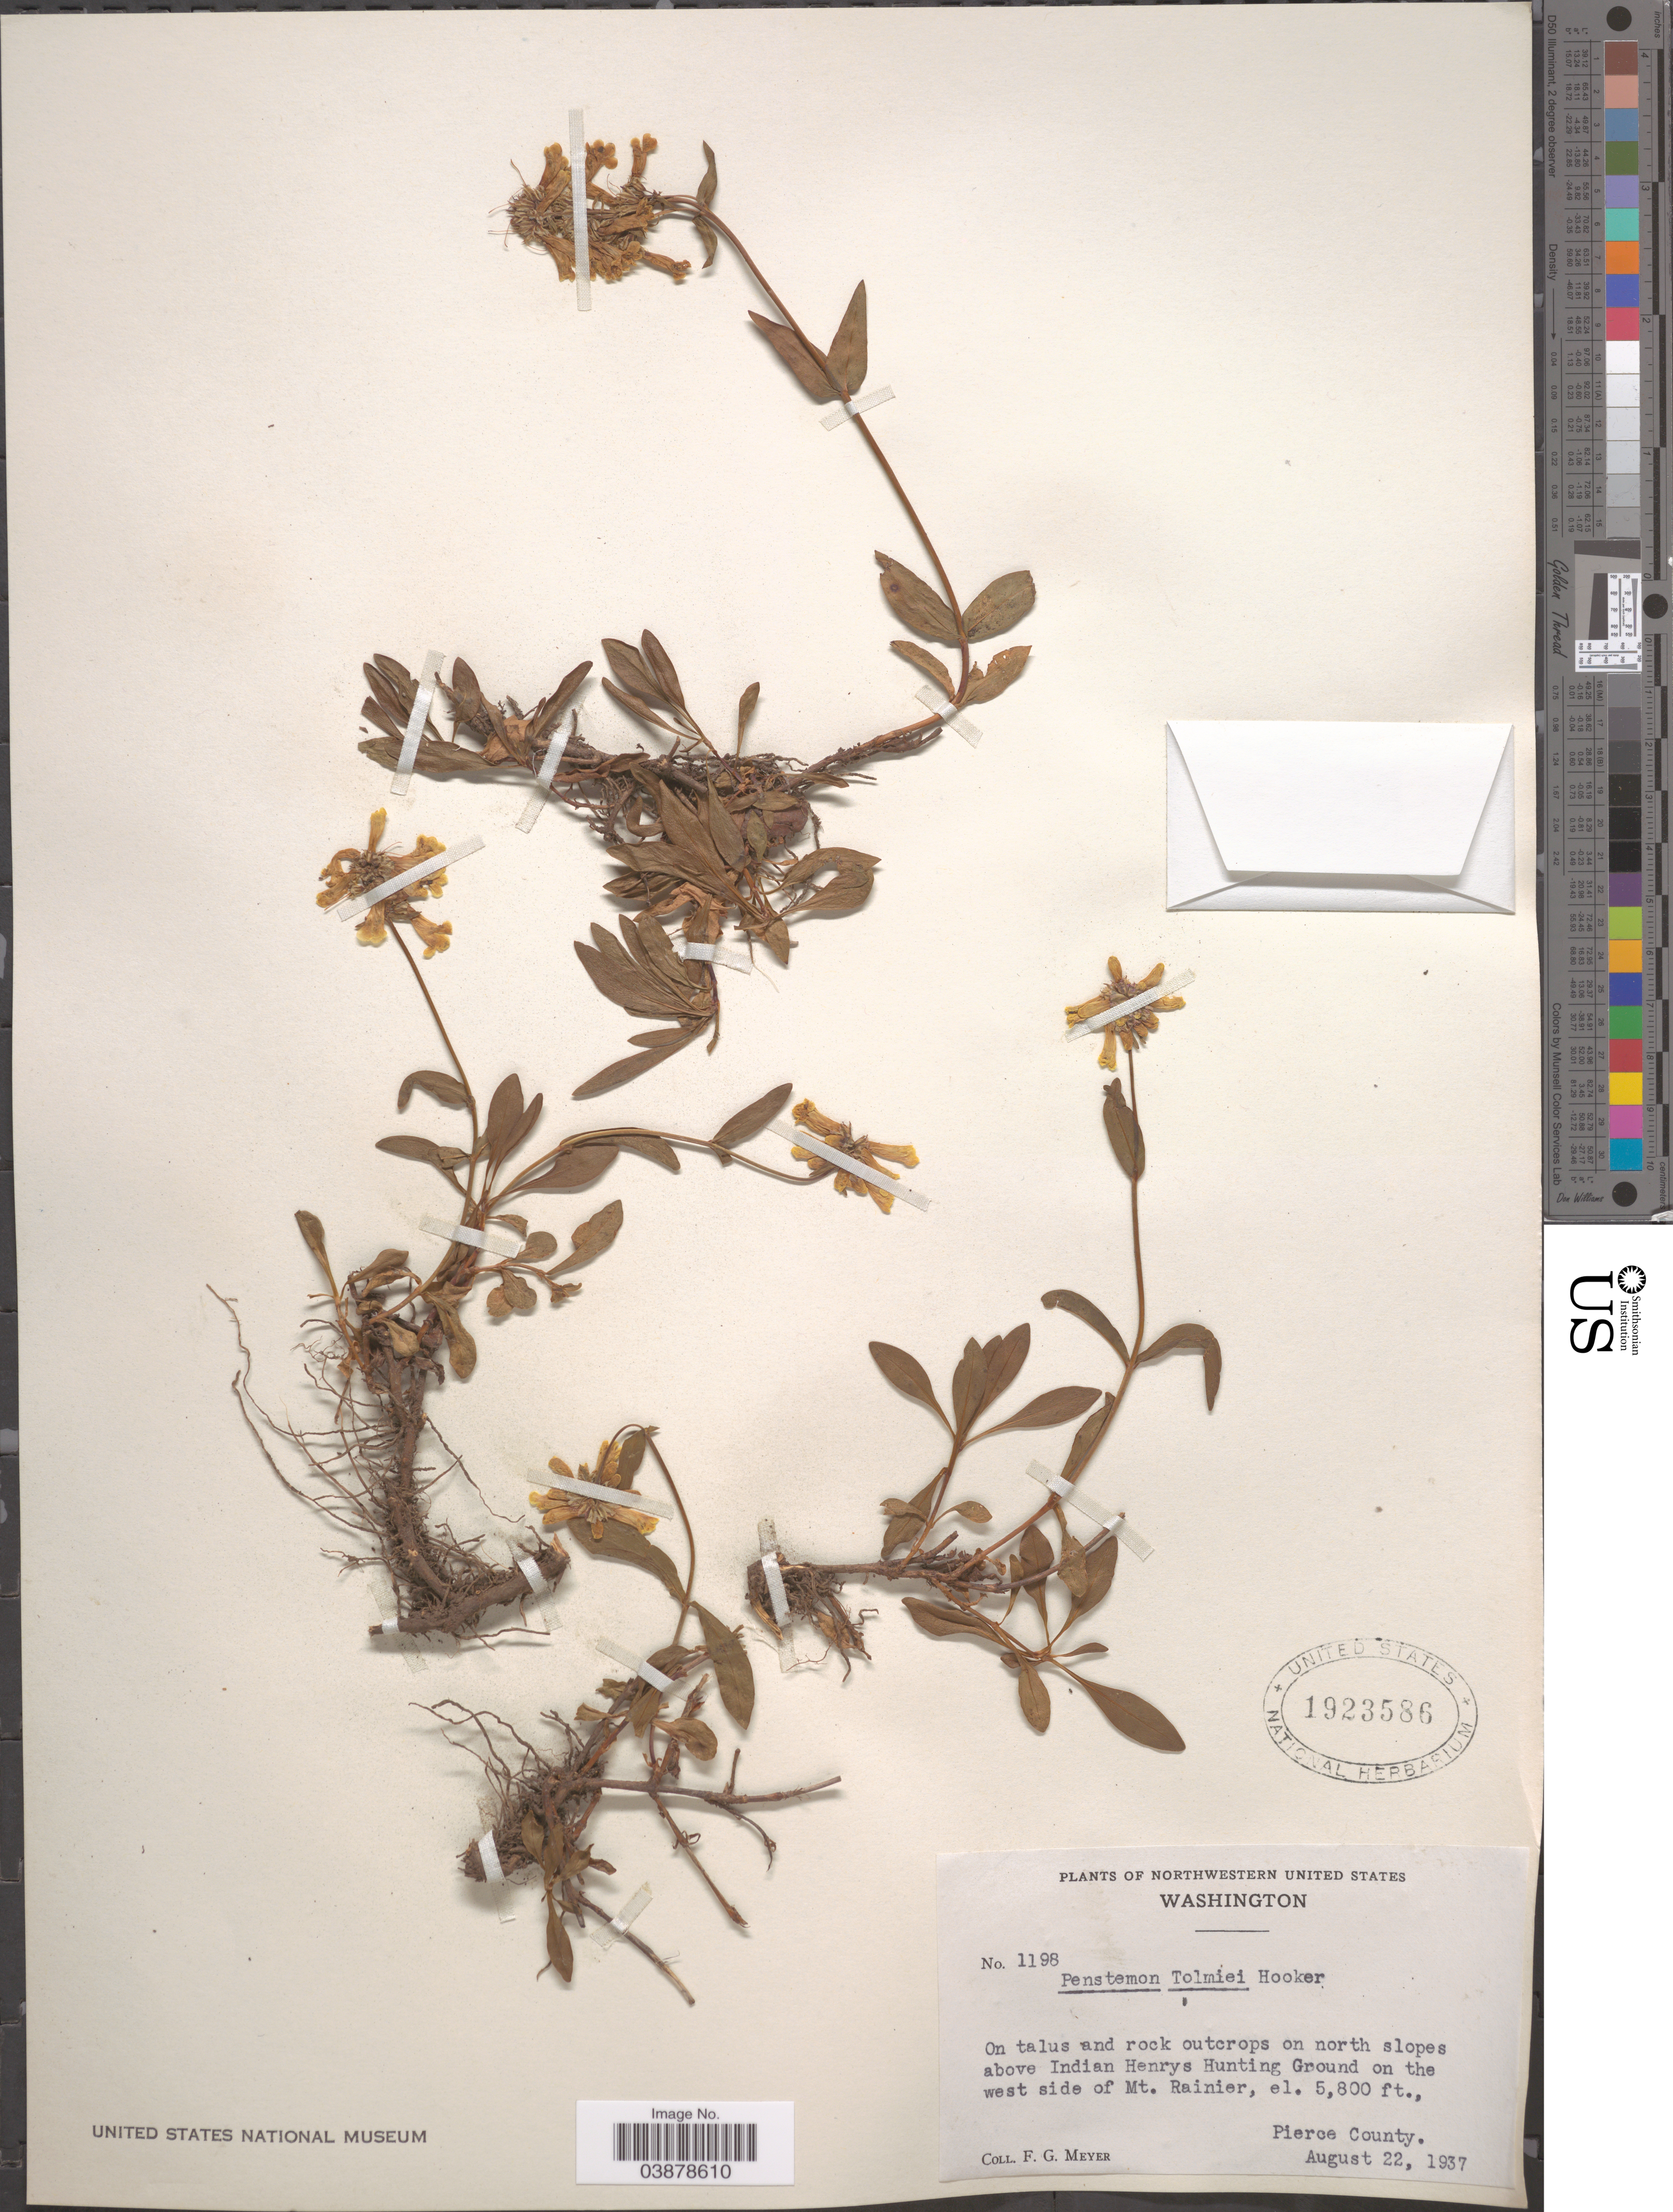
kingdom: Plantae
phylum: Tracheophyta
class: Magnoliopsida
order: Lamiales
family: Plantaginaceae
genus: Penstemon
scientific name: Penstemon tolmiei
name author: Hook.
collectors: F. G. Meyer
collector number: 1198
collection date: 1937-08-22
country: United States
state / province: Washington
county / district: Pierce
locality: Northwestern United States. On north slopes above Indian Henrys Hunting Ground on the west side of Mt. Rainier, Pierce County.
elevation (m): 1768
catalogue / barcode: US 1923586